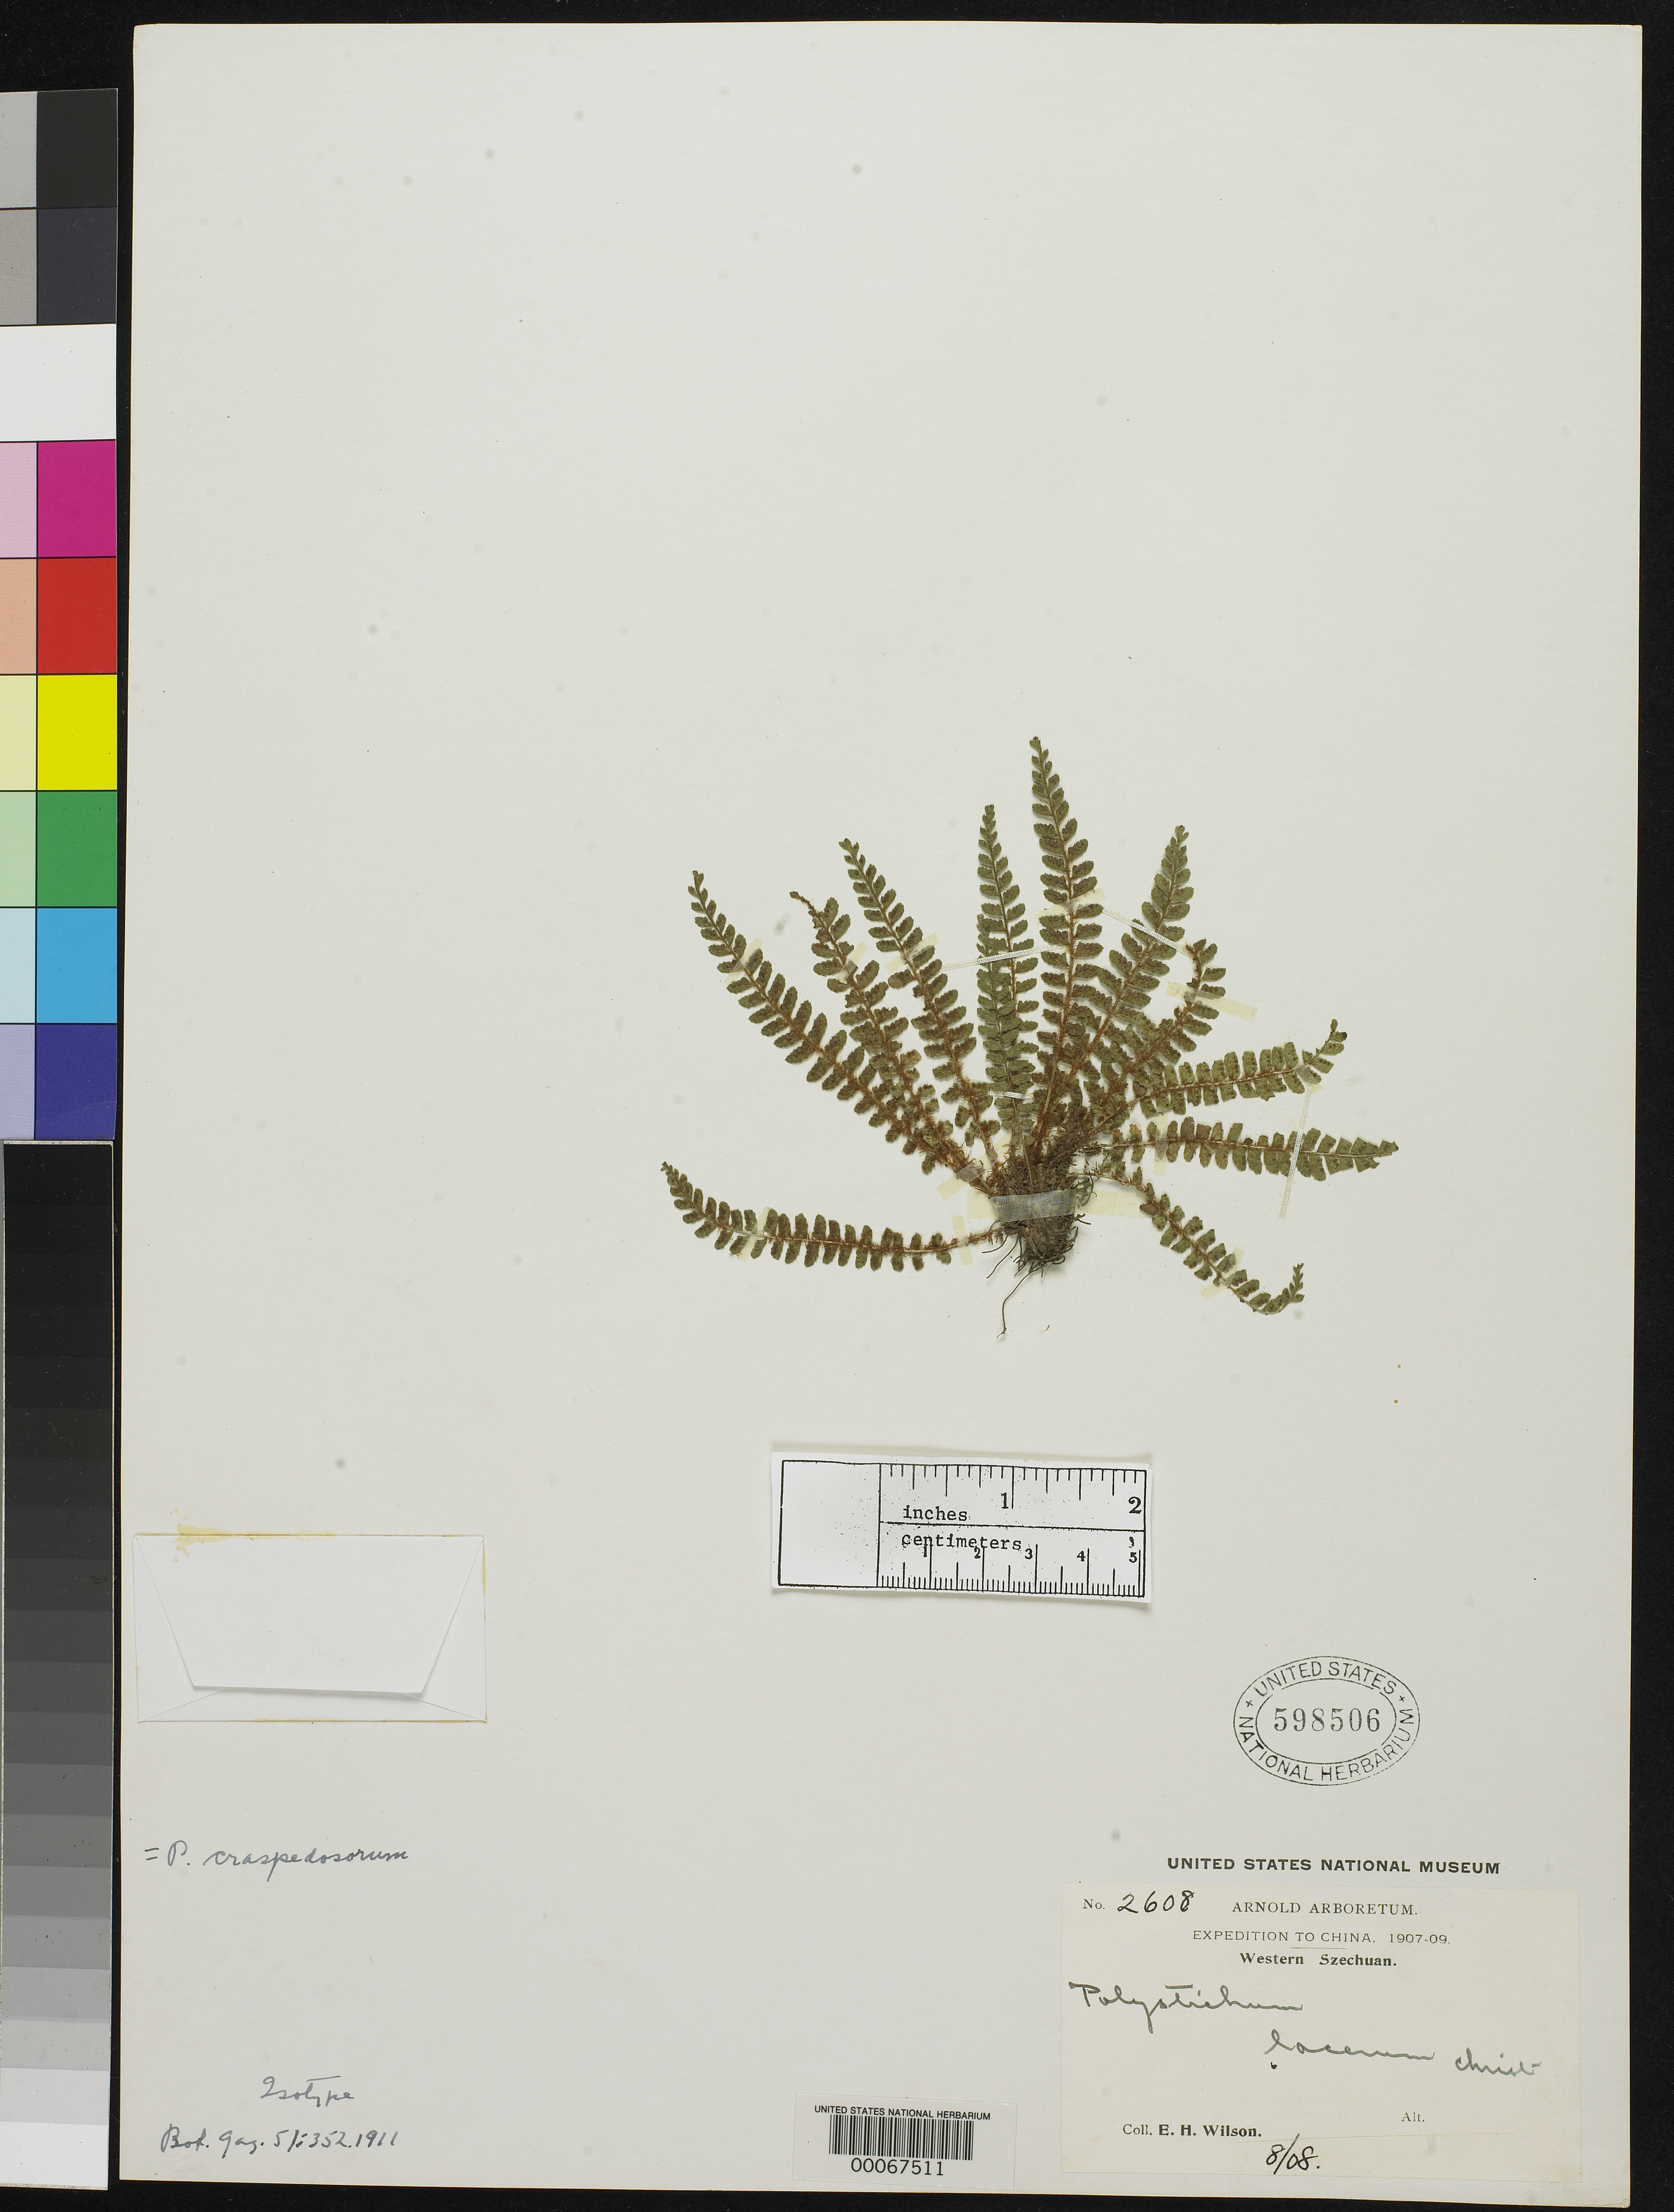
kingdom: Plantae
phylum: Tracheophyta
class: Polypodiopsida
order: Polypodiales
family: Dryopteridaceae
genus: Polystichum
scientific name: Polystichum lacerum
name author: Christ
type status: Type Collection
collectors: E. H. Wilson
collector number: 2608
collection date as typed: Aug 1908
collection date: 1908-08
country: China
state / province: Sichuan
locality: Western Szechuan.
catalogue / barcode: US 598506